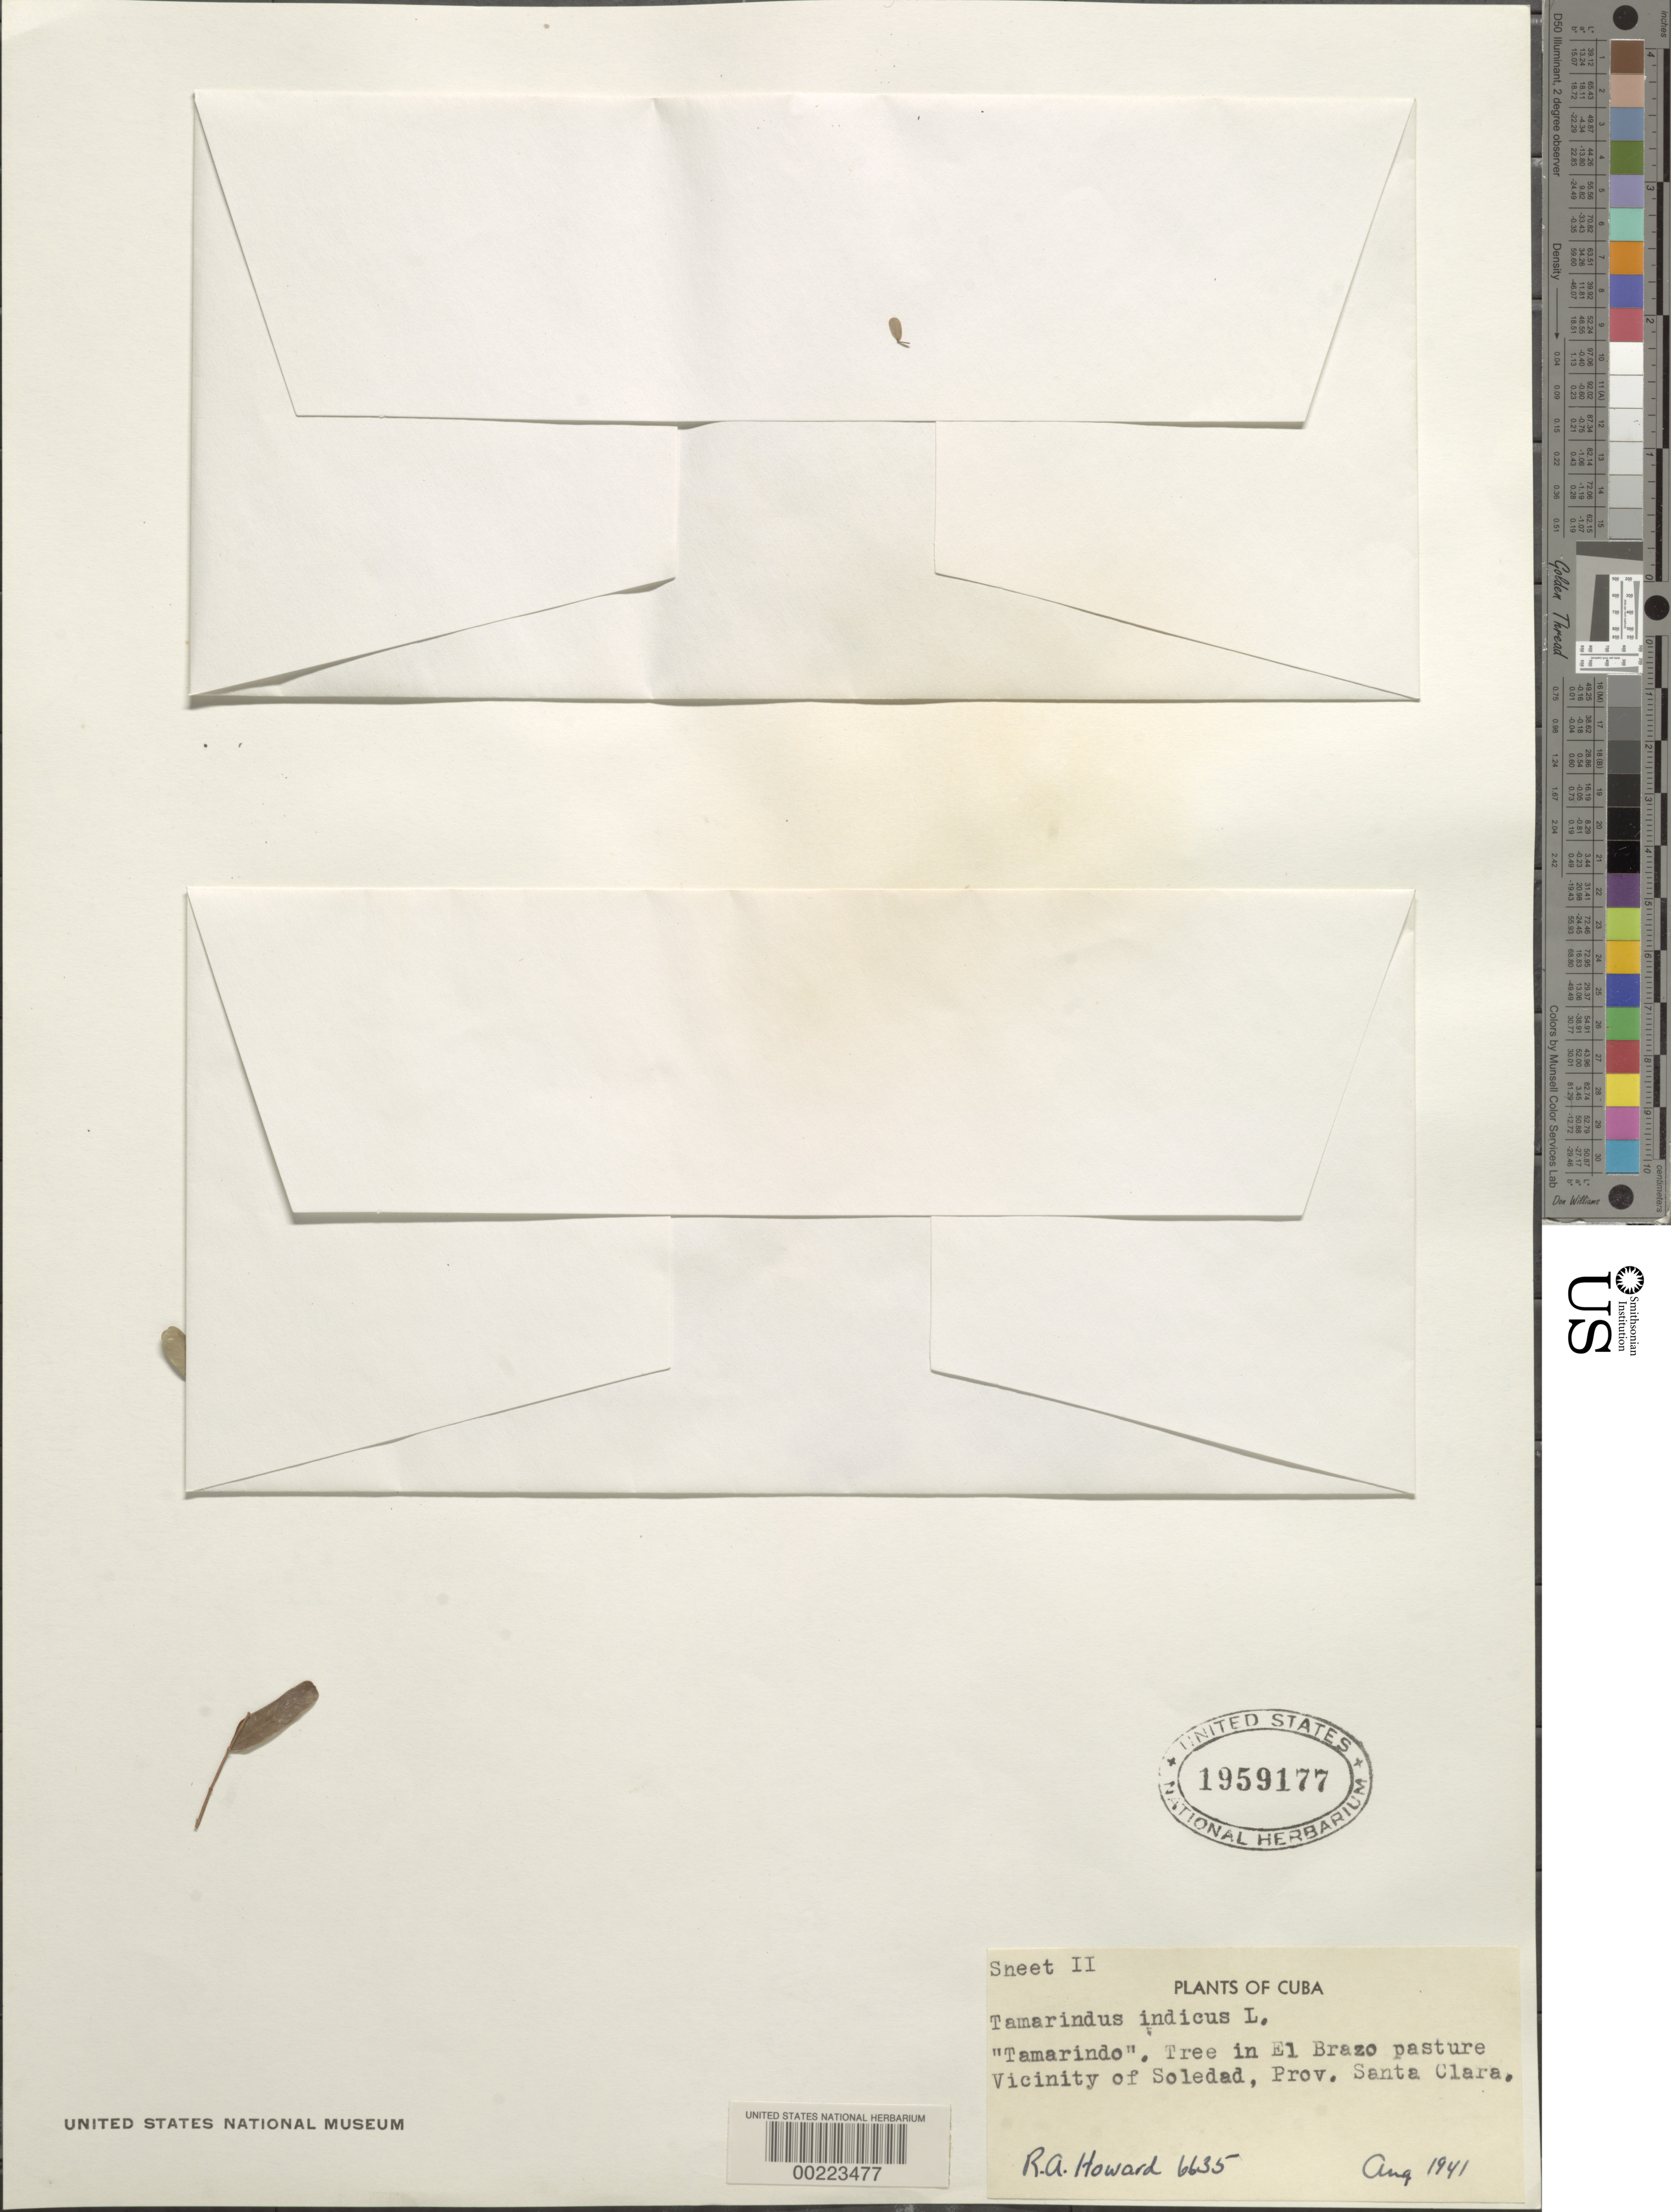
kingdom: Plantae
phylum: Tracheophyta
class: Magnoliopsida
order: Fabales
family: Fabaceae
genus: Tamarindus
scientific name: Tamarindus indica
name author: L.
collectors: R. A. Howard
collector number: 6635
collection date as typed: Aug 1941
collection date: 1941-08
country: Cuba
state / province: Las Villas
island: Greater Antilles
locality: Vicinity of soledad, el brazo pasture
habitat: Pasture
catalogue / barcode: US 1959177